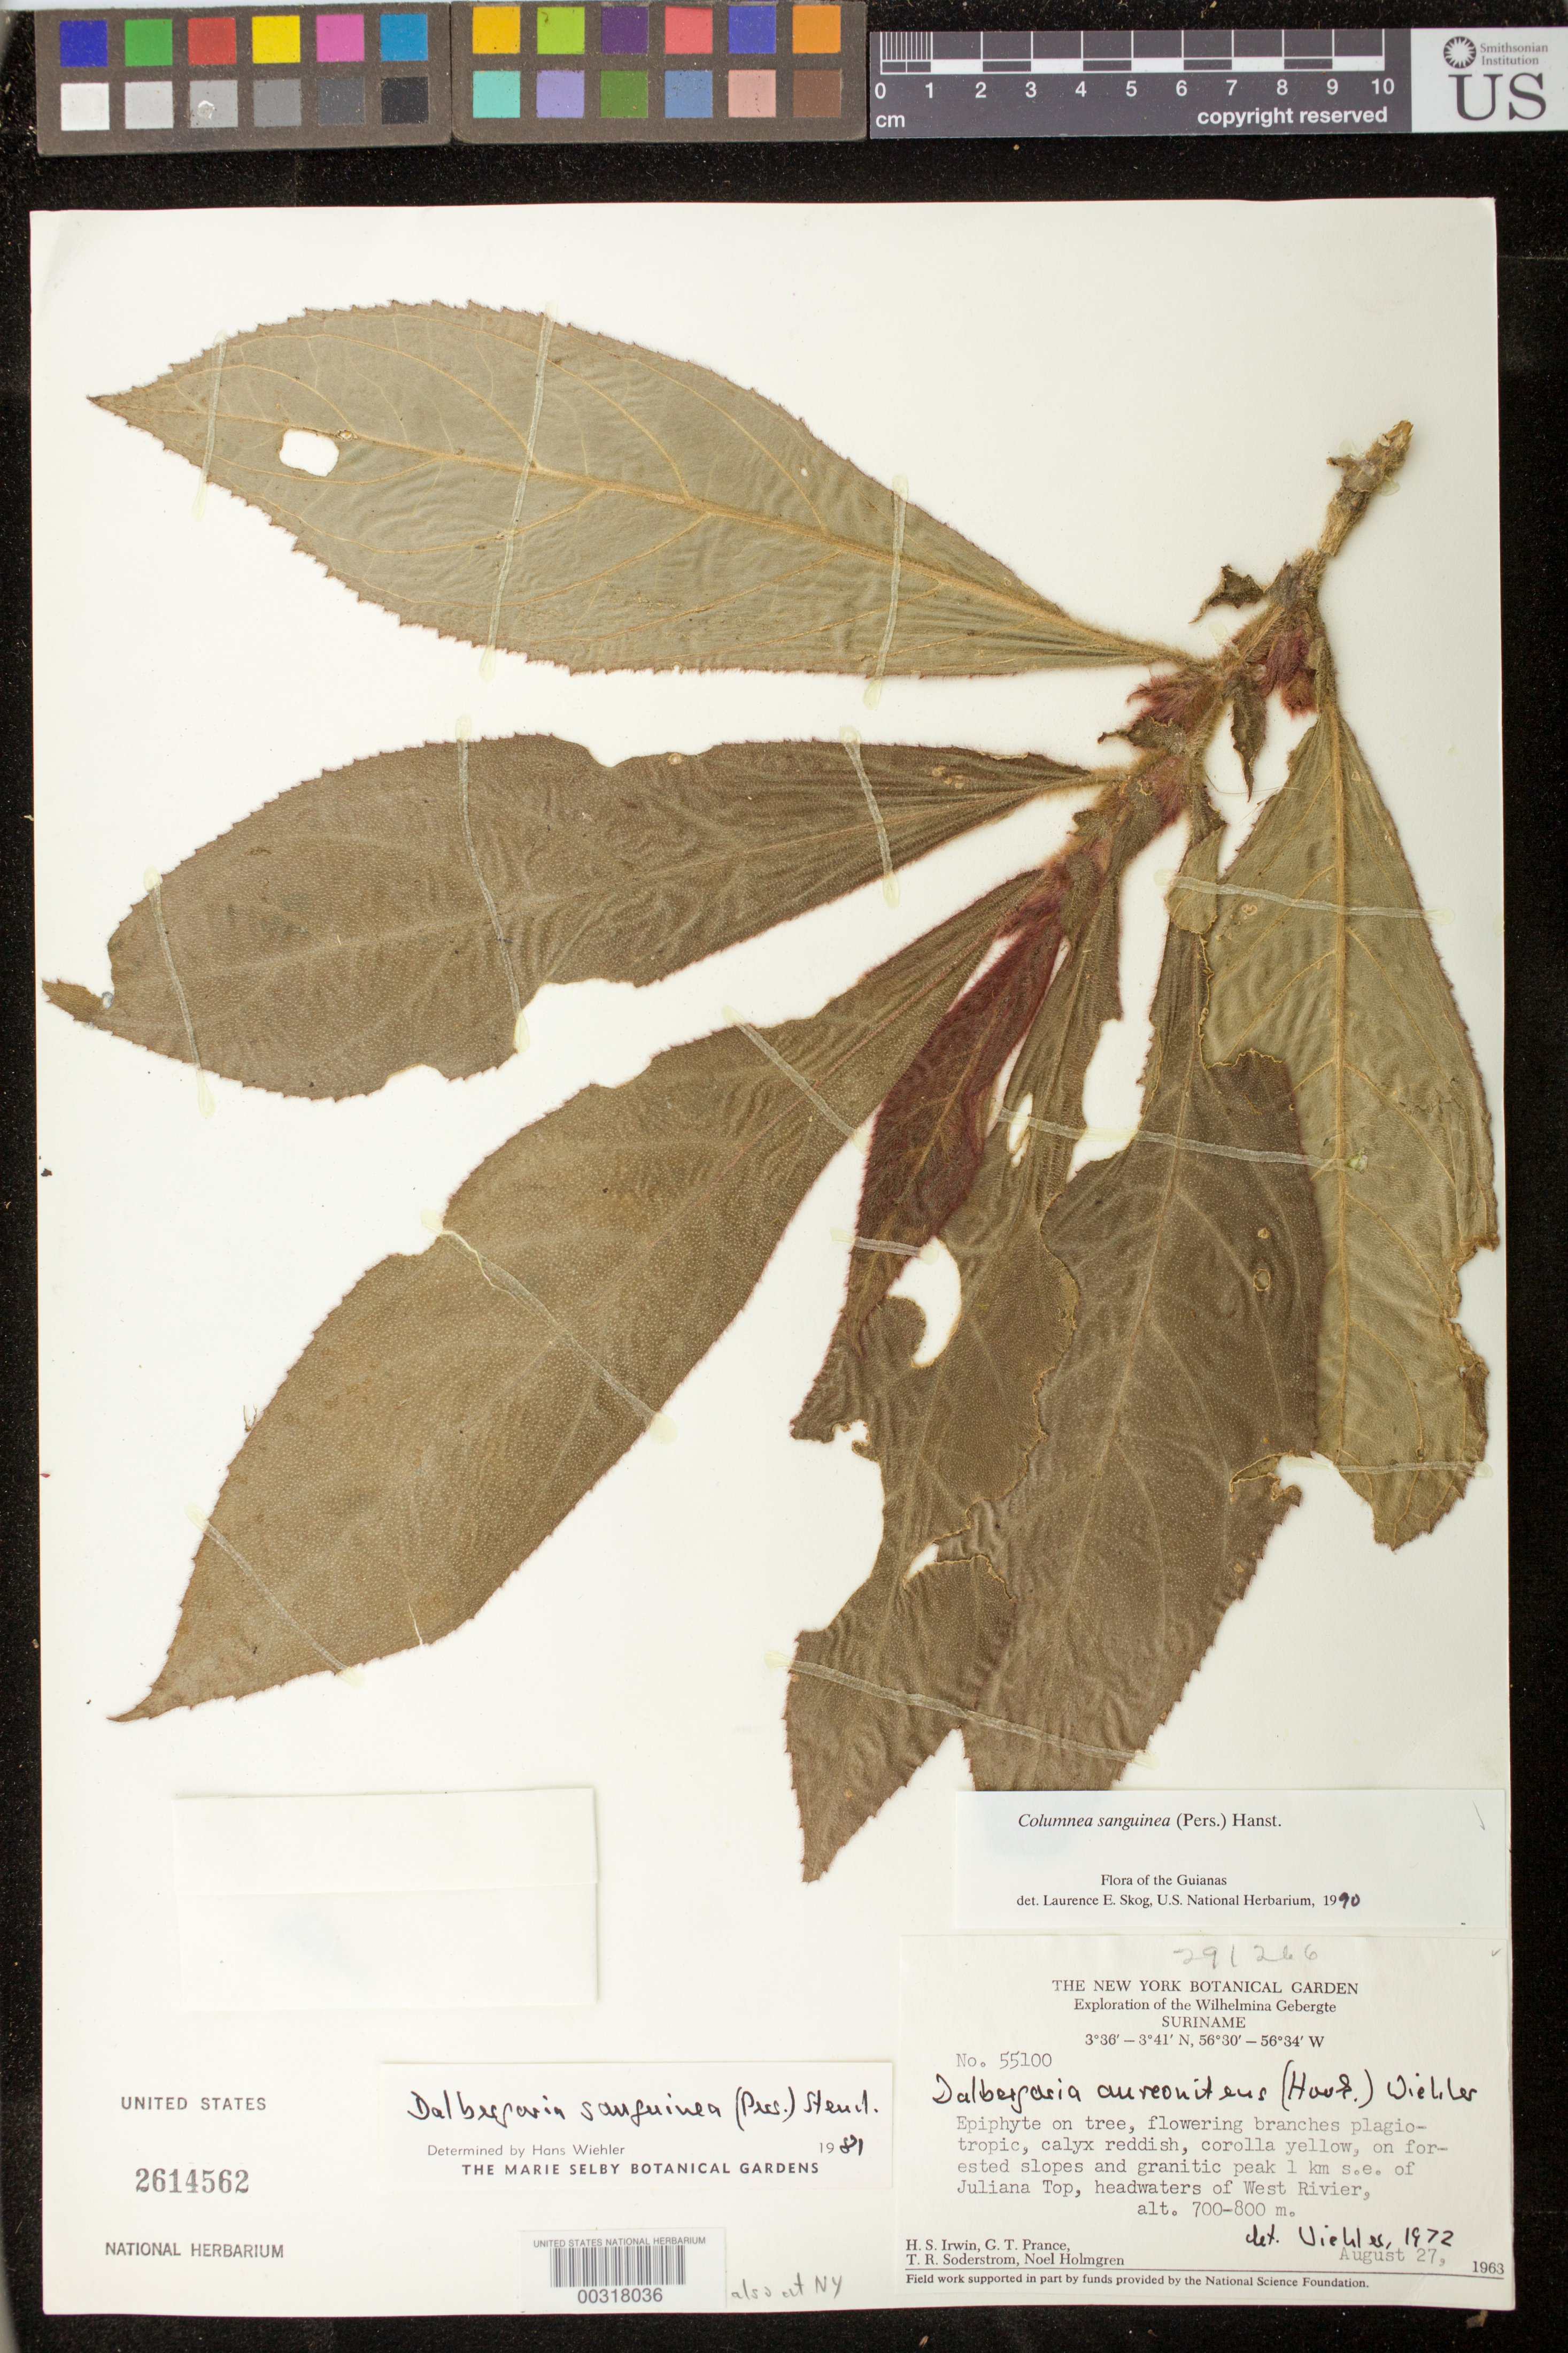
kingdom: Plantae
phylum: Tracheophyta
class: Magnoliopsida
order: Lamiales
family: Gesneriaceae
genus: Columnea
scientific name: Columnea sanguinea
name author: (Pers.) Hanst.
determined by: Skog, Laurence E.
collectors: H. Irwin, G. T. Prance, T. R. Soderstrom & N. H. Holmgren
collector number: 55100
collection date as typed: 27 Aug 1963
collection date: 1963-08-27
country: Suriname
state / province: Sipaliwini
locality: Wilhelmina Gebergte, 1 km SE of Juliana Top, headwaters of West Rivier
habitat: Forested slopes and granitic peak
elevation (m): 700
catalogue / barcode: US 2614562